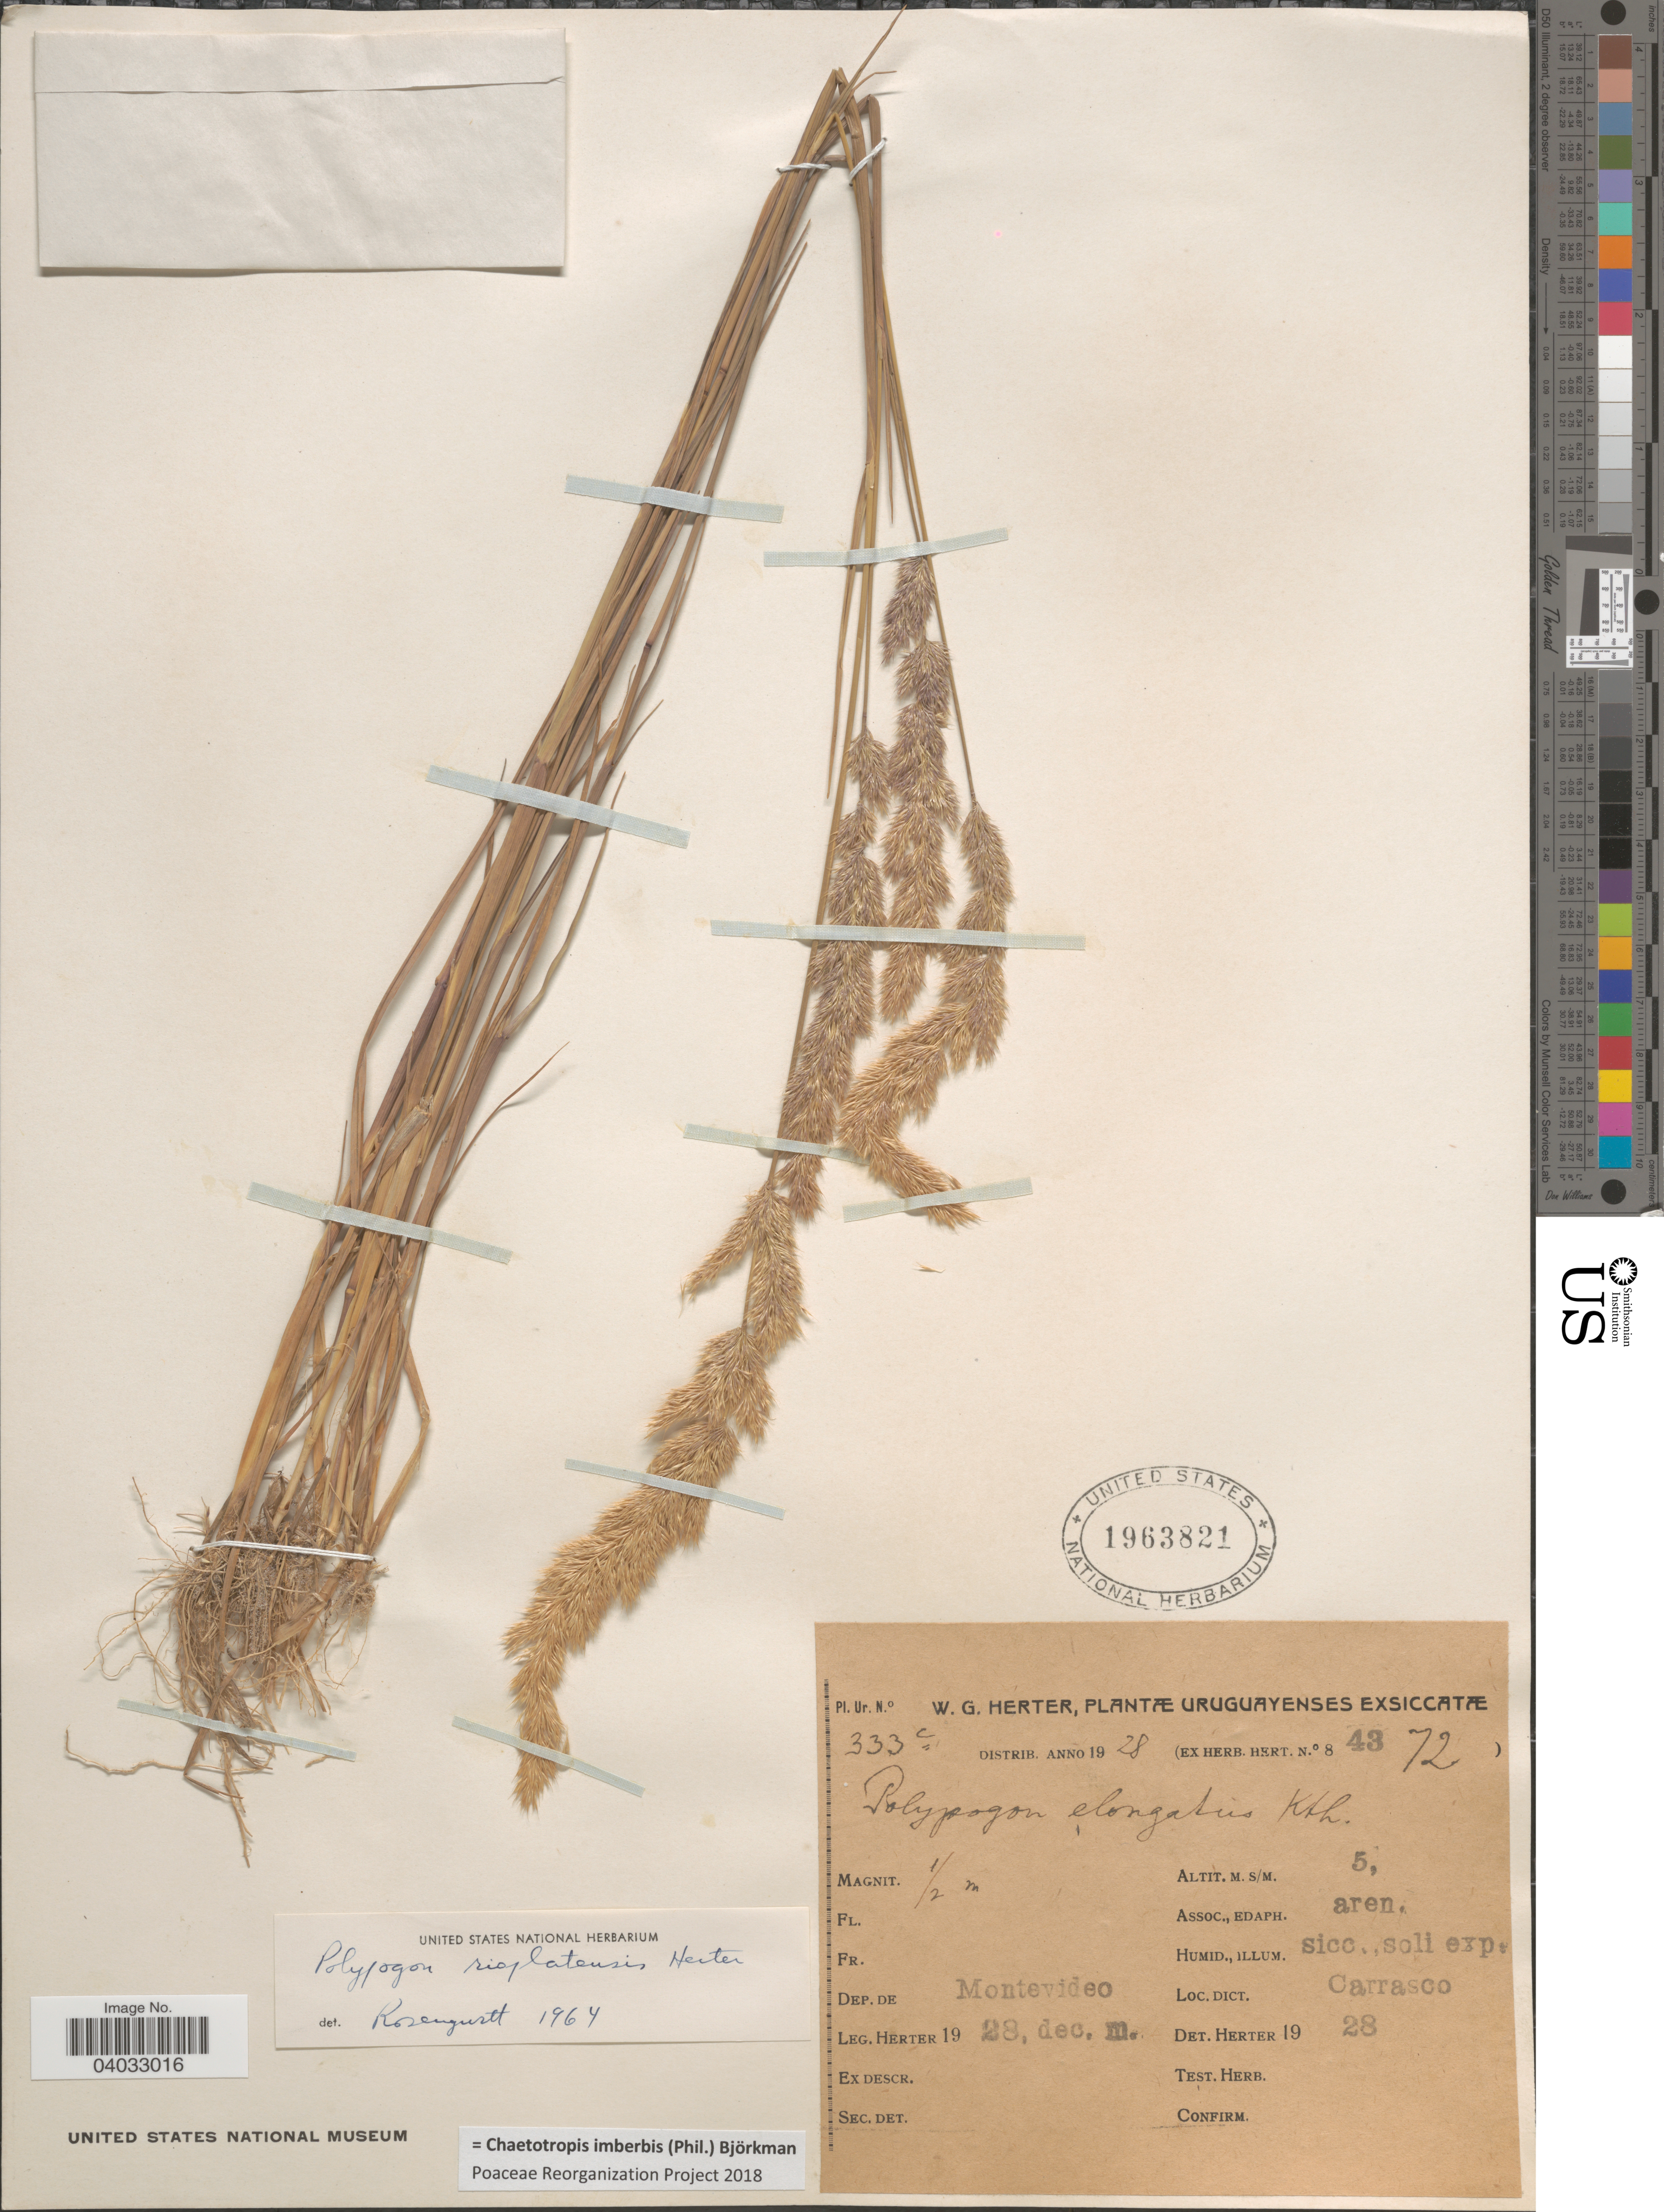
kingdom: Plantae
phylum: Tracheophyta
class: Liliopsida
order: Poales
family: Poaceae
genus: Chaetotropis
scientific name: Chaetotropis imberbis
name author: (Phil.) Björkman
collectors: W. G. Herter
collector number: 4372?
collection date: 1928-12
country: Uruguay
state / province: Montevideo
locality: Dep. de Montevideo. Dict. Carrasco.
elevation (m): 5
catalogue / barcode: US 1963821